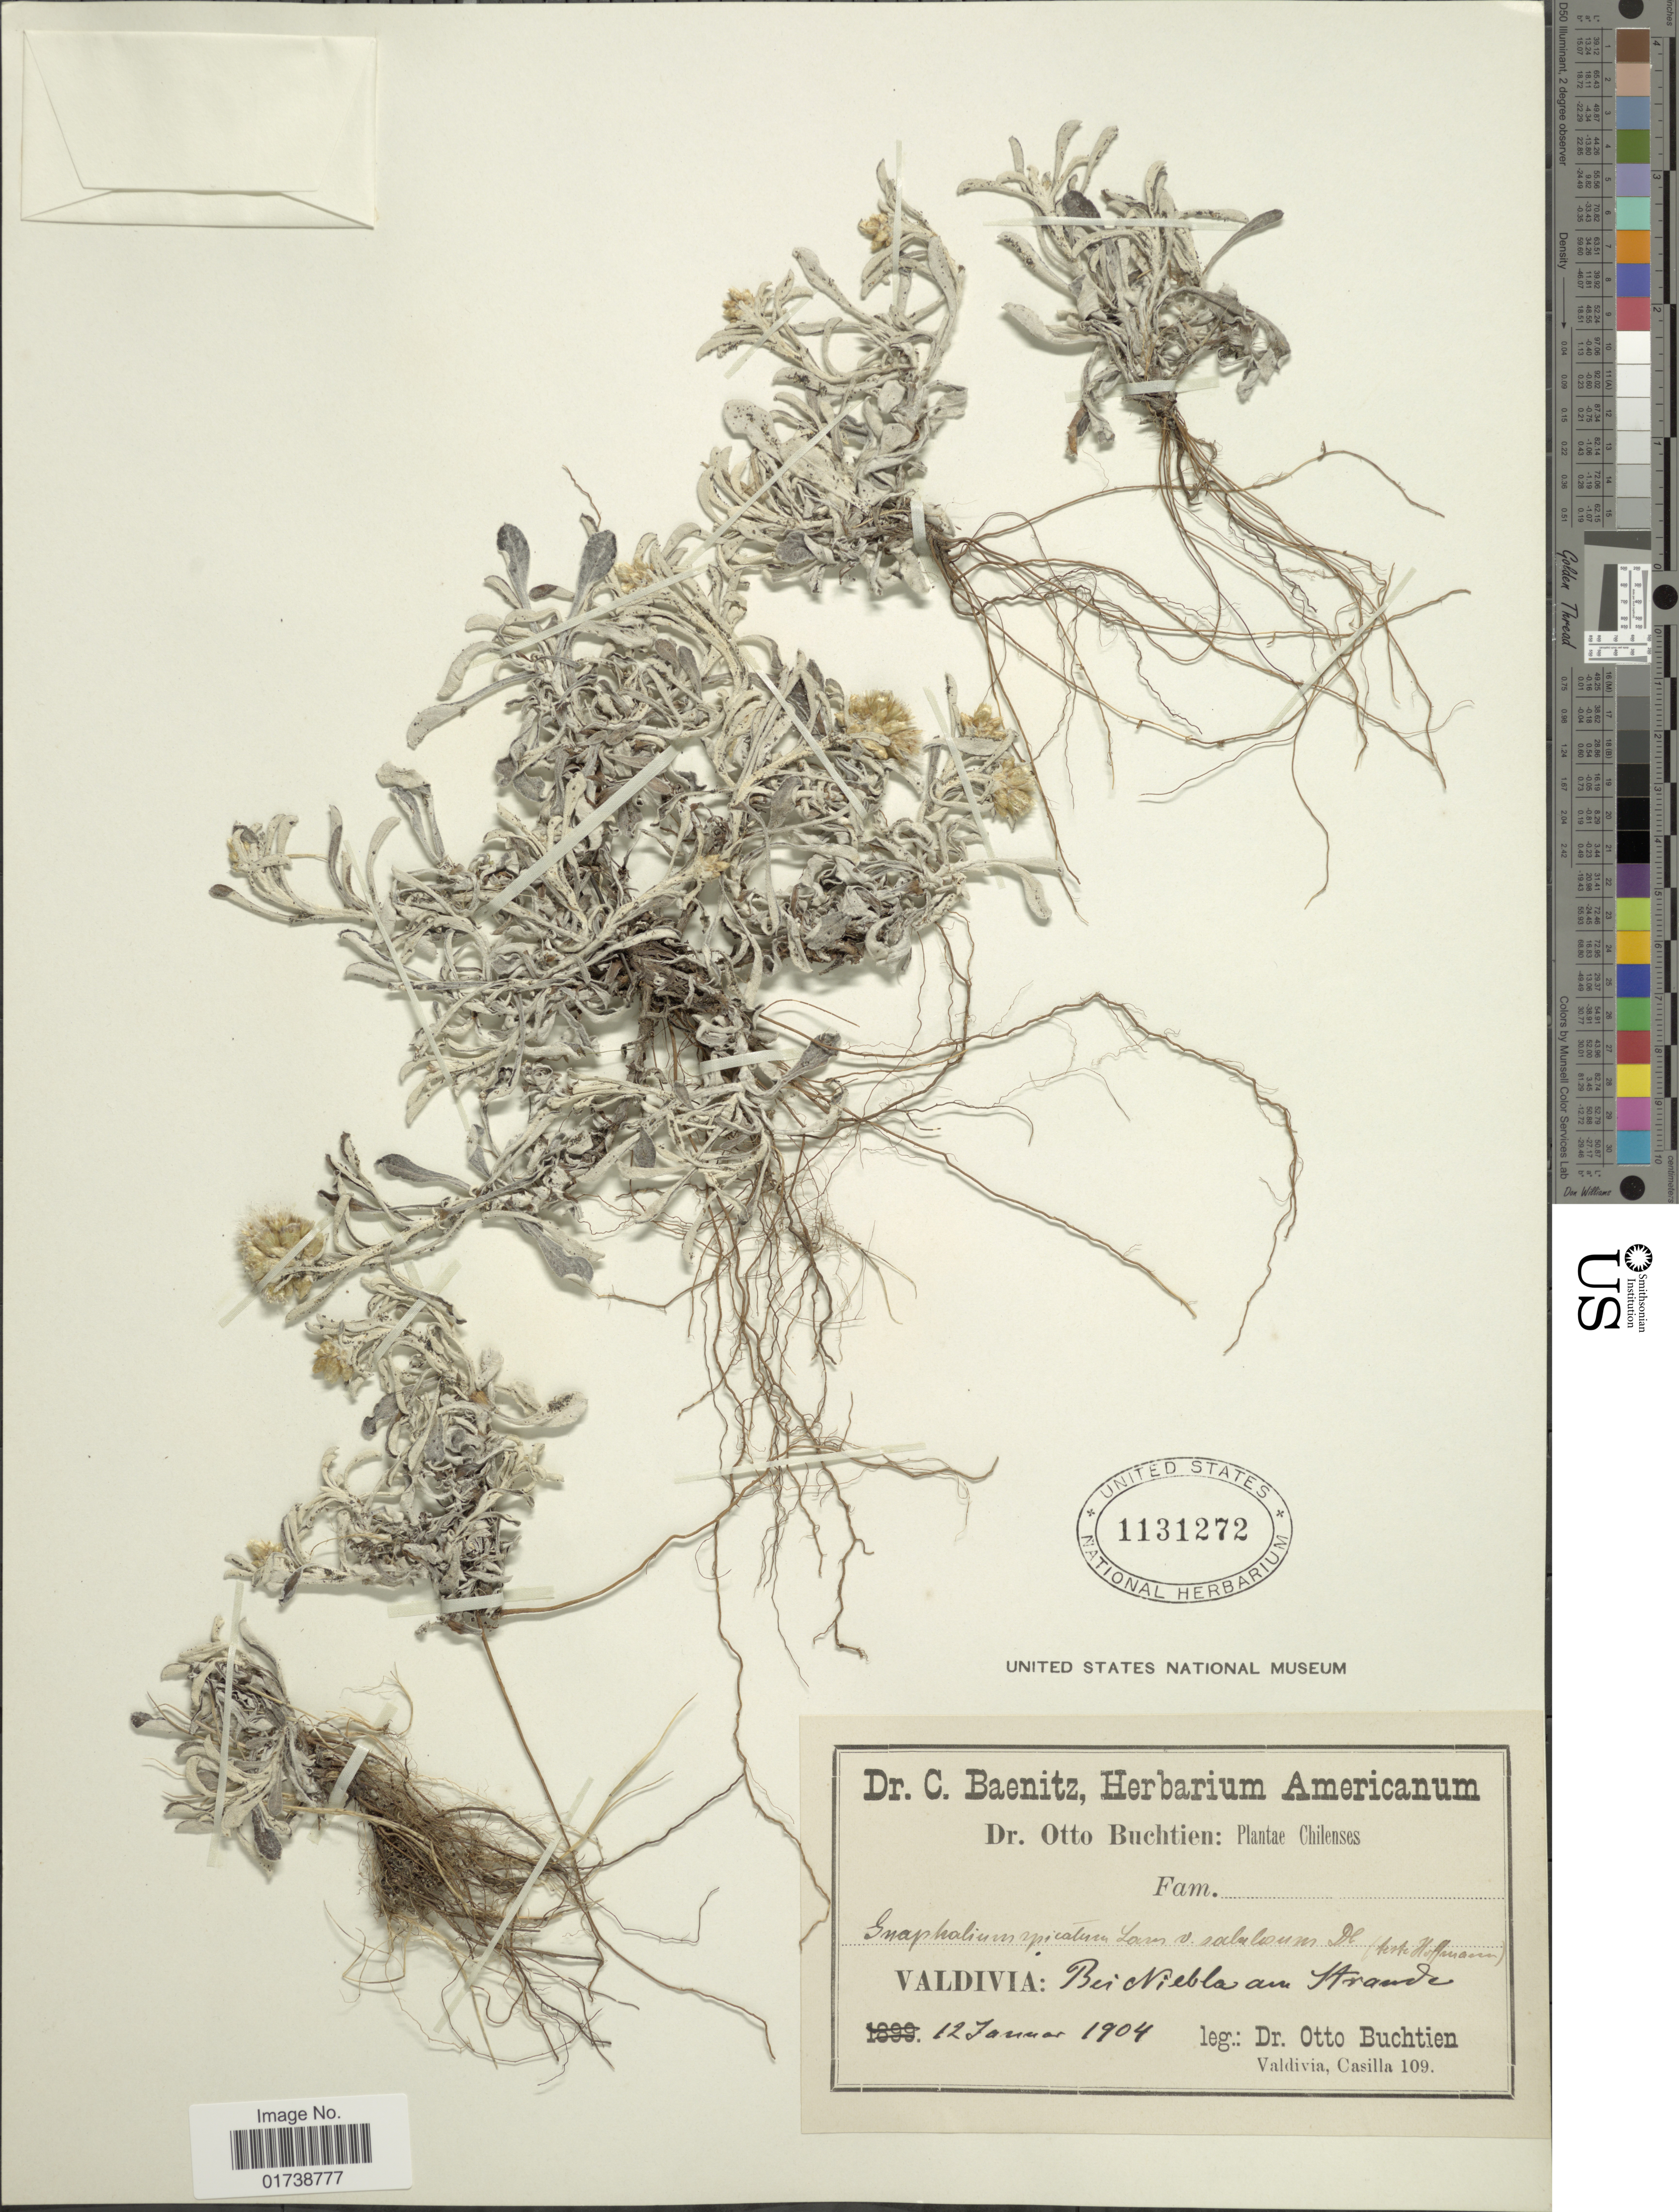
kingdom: Plantae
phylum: Tracheophyta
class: Magnoliopsida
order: Asterales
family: Asteraceae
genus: Gamochaeta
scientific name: Gamochaeta spicata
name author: (Lam.) Cabrera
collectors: O. Buchtien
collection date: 1904-01-12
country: Chile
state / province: Los Ríos (XIV)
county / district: Valdivia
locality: Bei Niebla am Strande (At Niebla on the beach)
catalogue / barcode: US 1131272